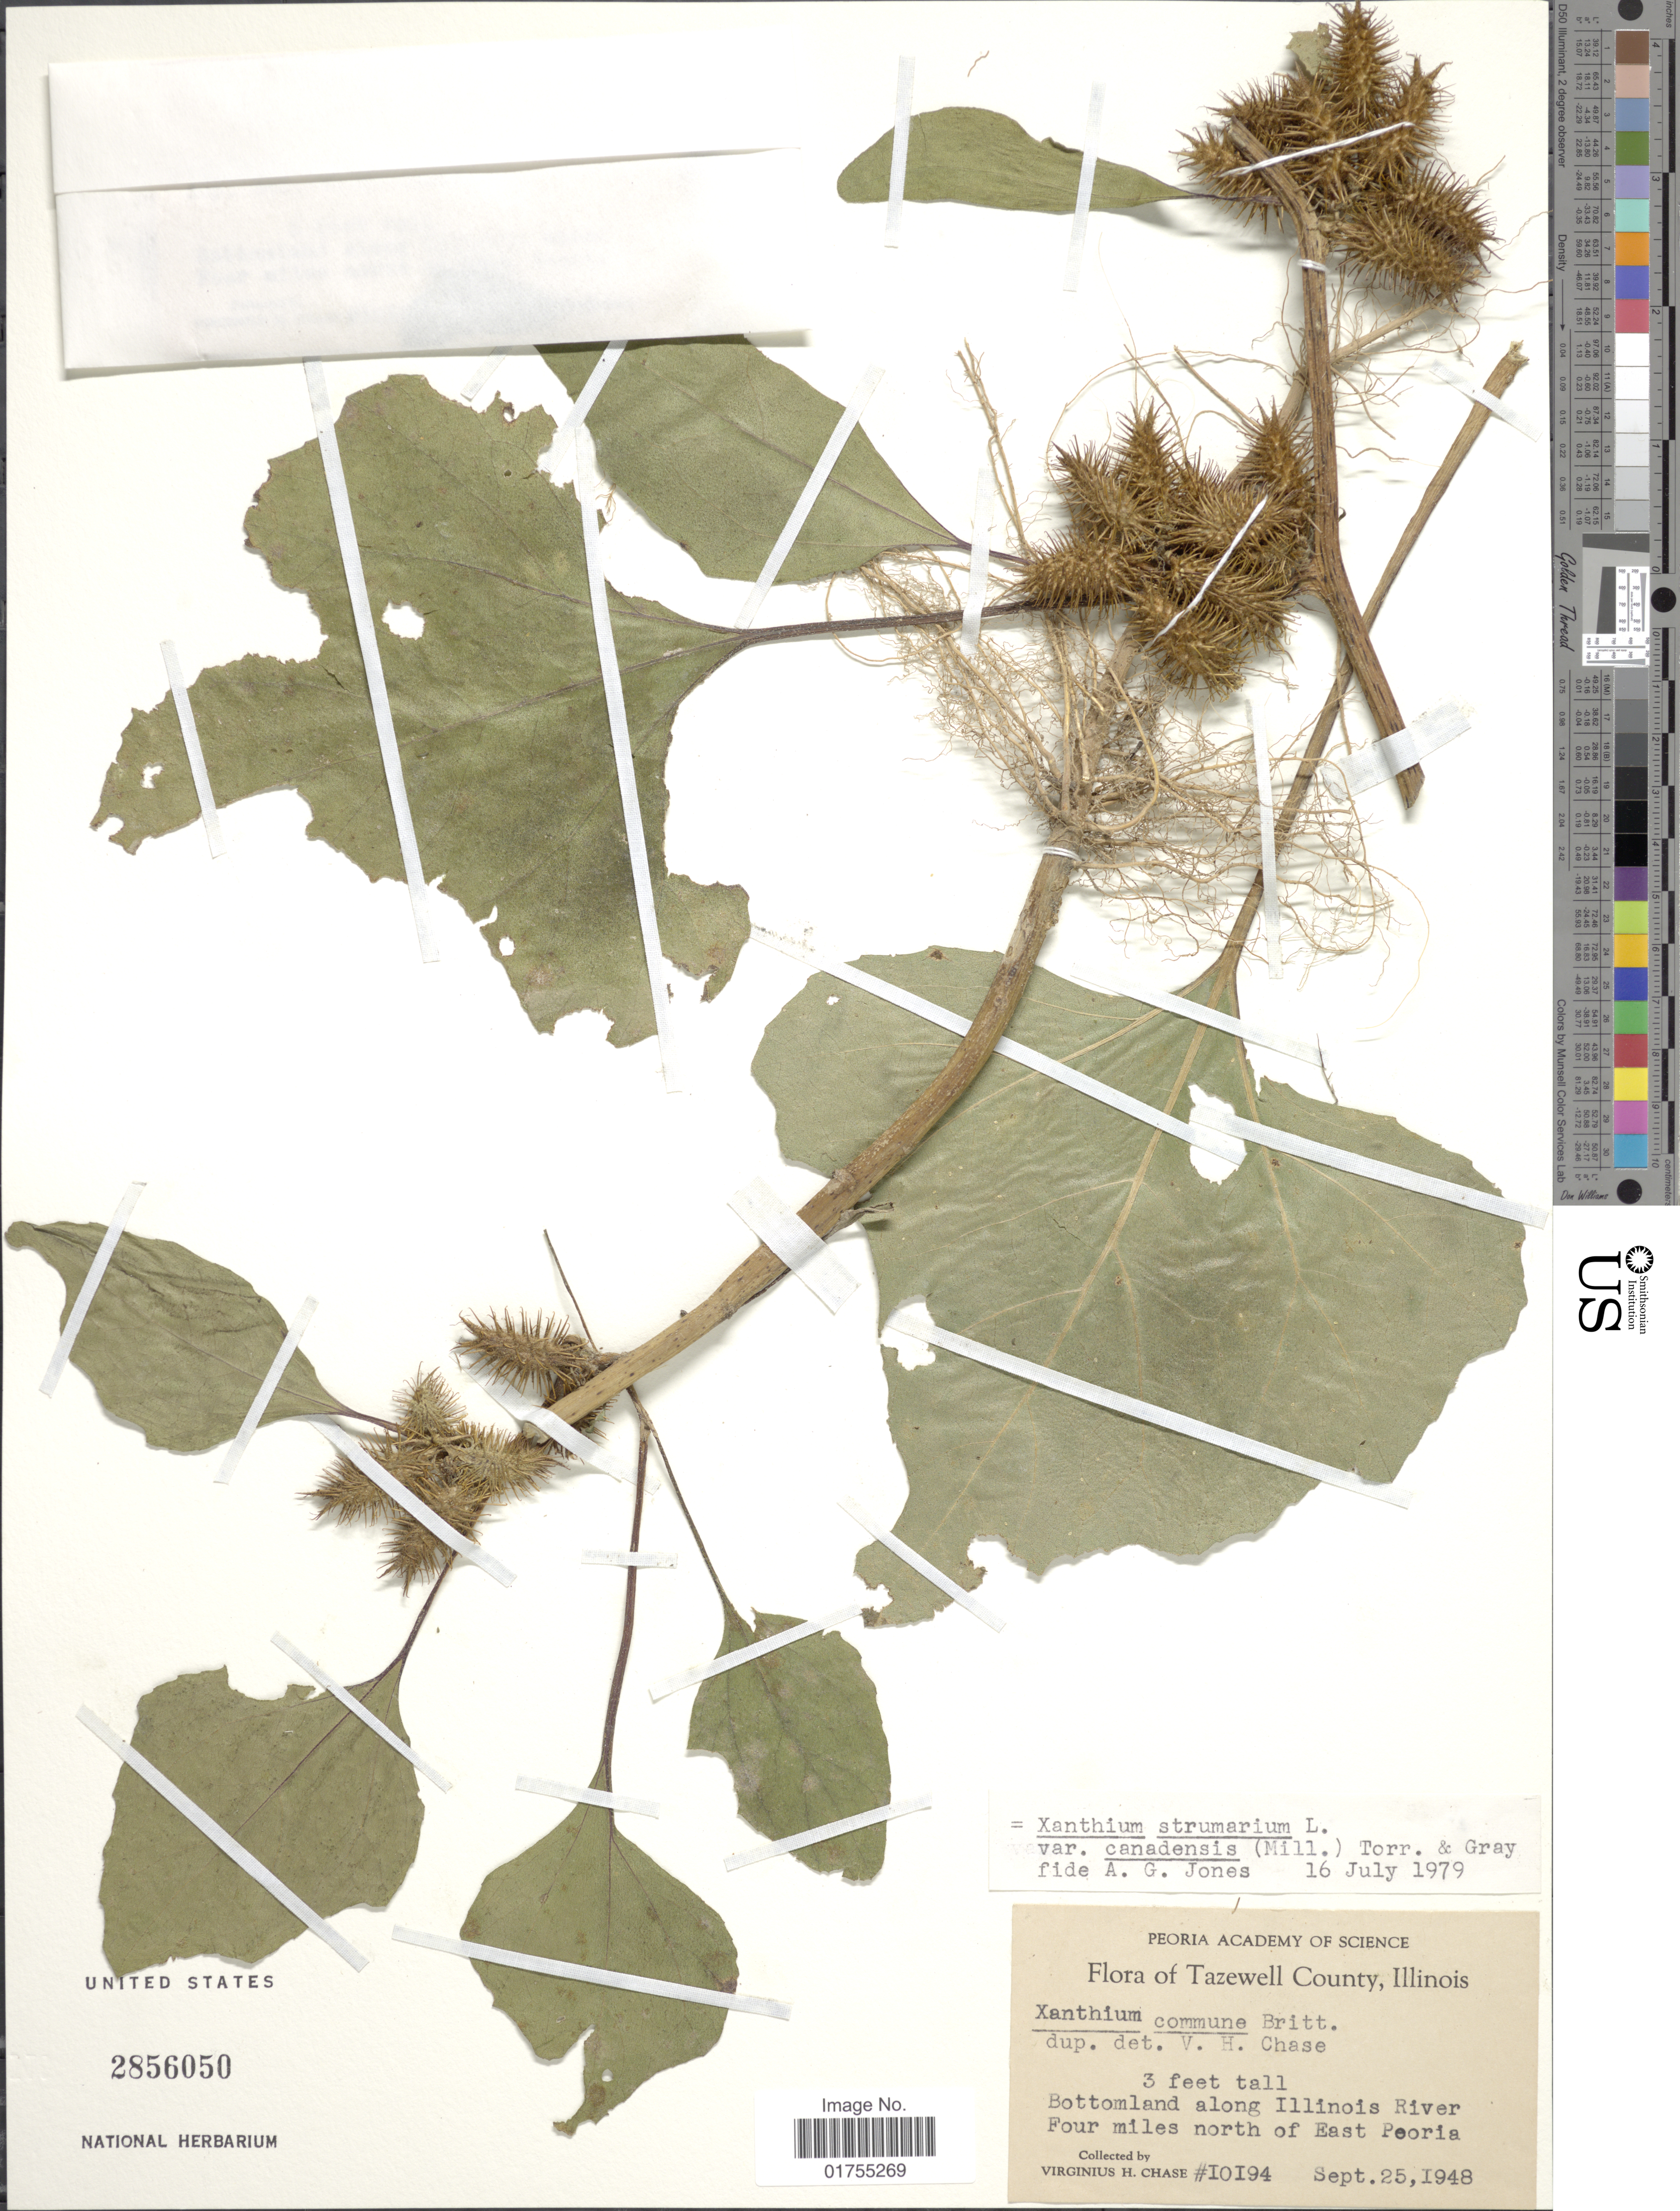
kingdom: Plantae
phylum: Tracheophyta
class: Magnoliopsida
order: Asterales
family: Asteraceae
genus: Xanthium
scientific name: Xanthium strumarium var. canadense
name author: (Mill.) Torr. & A. Gray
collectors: V. H. Chase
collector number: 10194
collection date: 1948-09-25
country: United States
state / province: Illinois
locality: Tazewell County, Bottomland along Illinois River, four miles north of East Peoria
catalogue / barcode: US 2856050